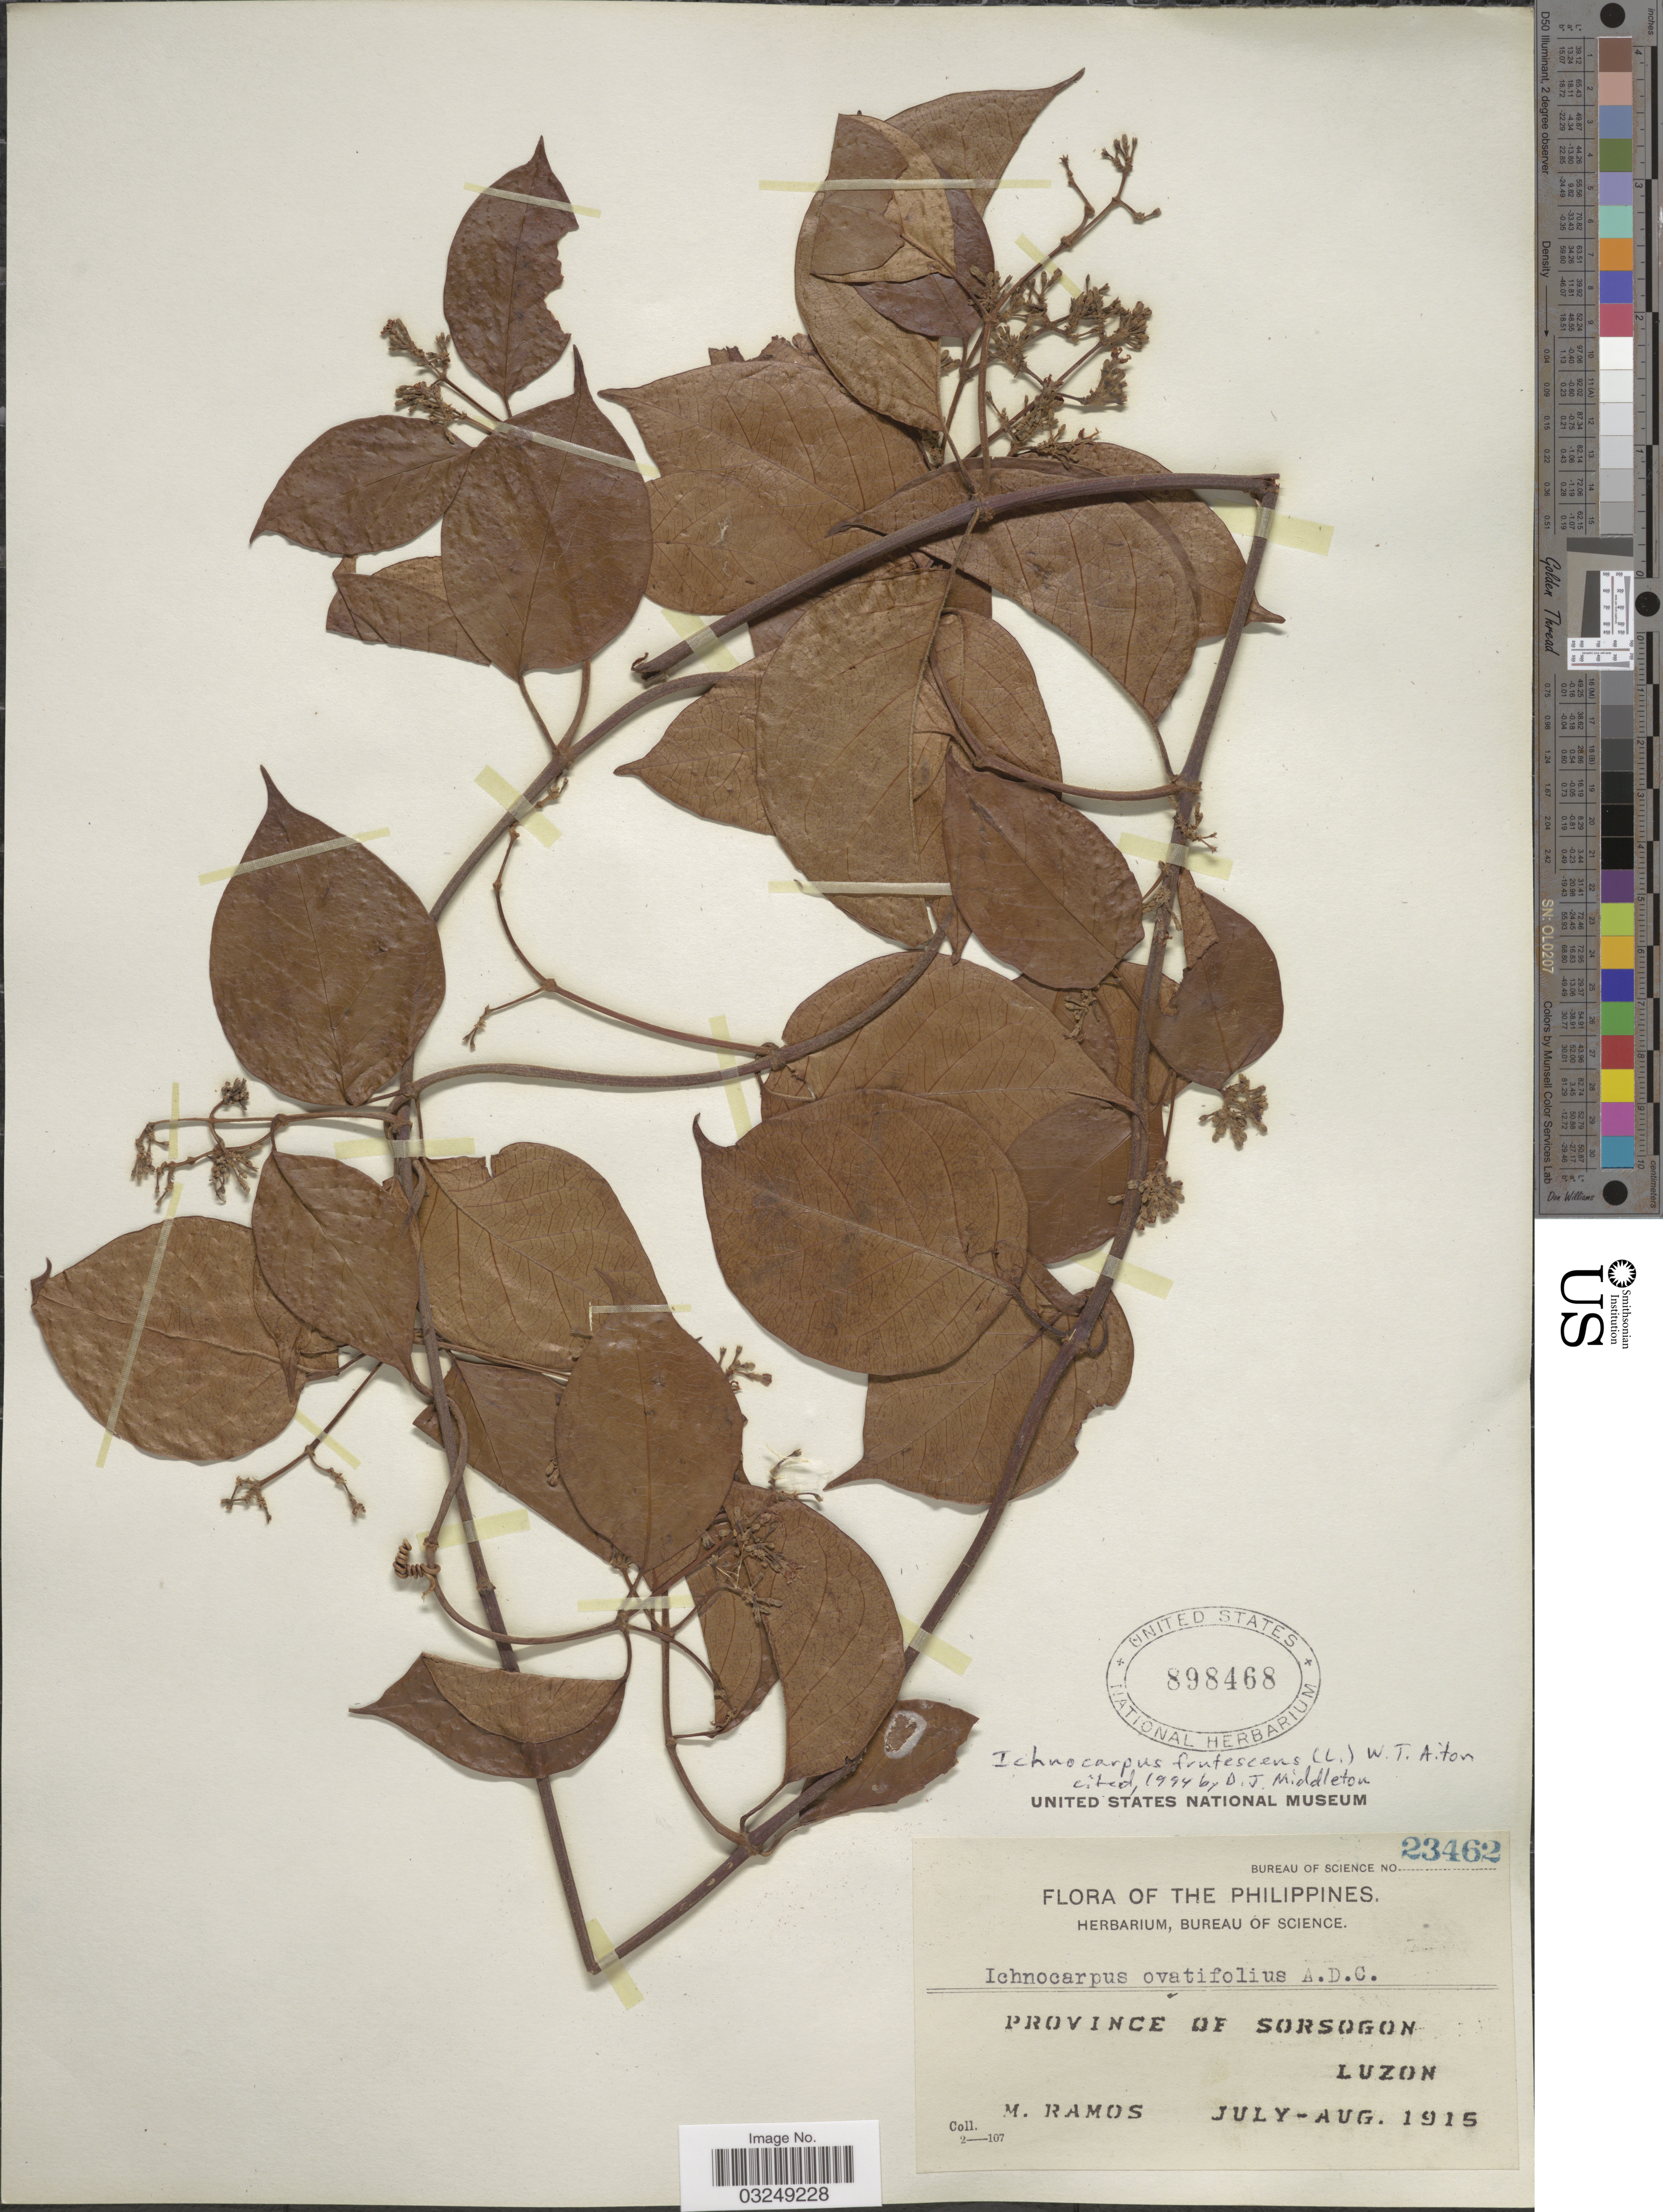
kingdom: Plantae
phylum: Tracheophyta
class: Magnoliopsida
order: Gentianales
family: Apocynaceae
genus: Ichnocarpus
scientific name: Ichnocarpus frutescens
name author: (L.) W.T. Aiton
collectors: M. Ramos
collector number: Bureau of Science 23462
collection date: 1915-07/1915-08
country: Philippines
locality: Province of Sorsogon. Luzon.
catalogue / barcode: US 898468